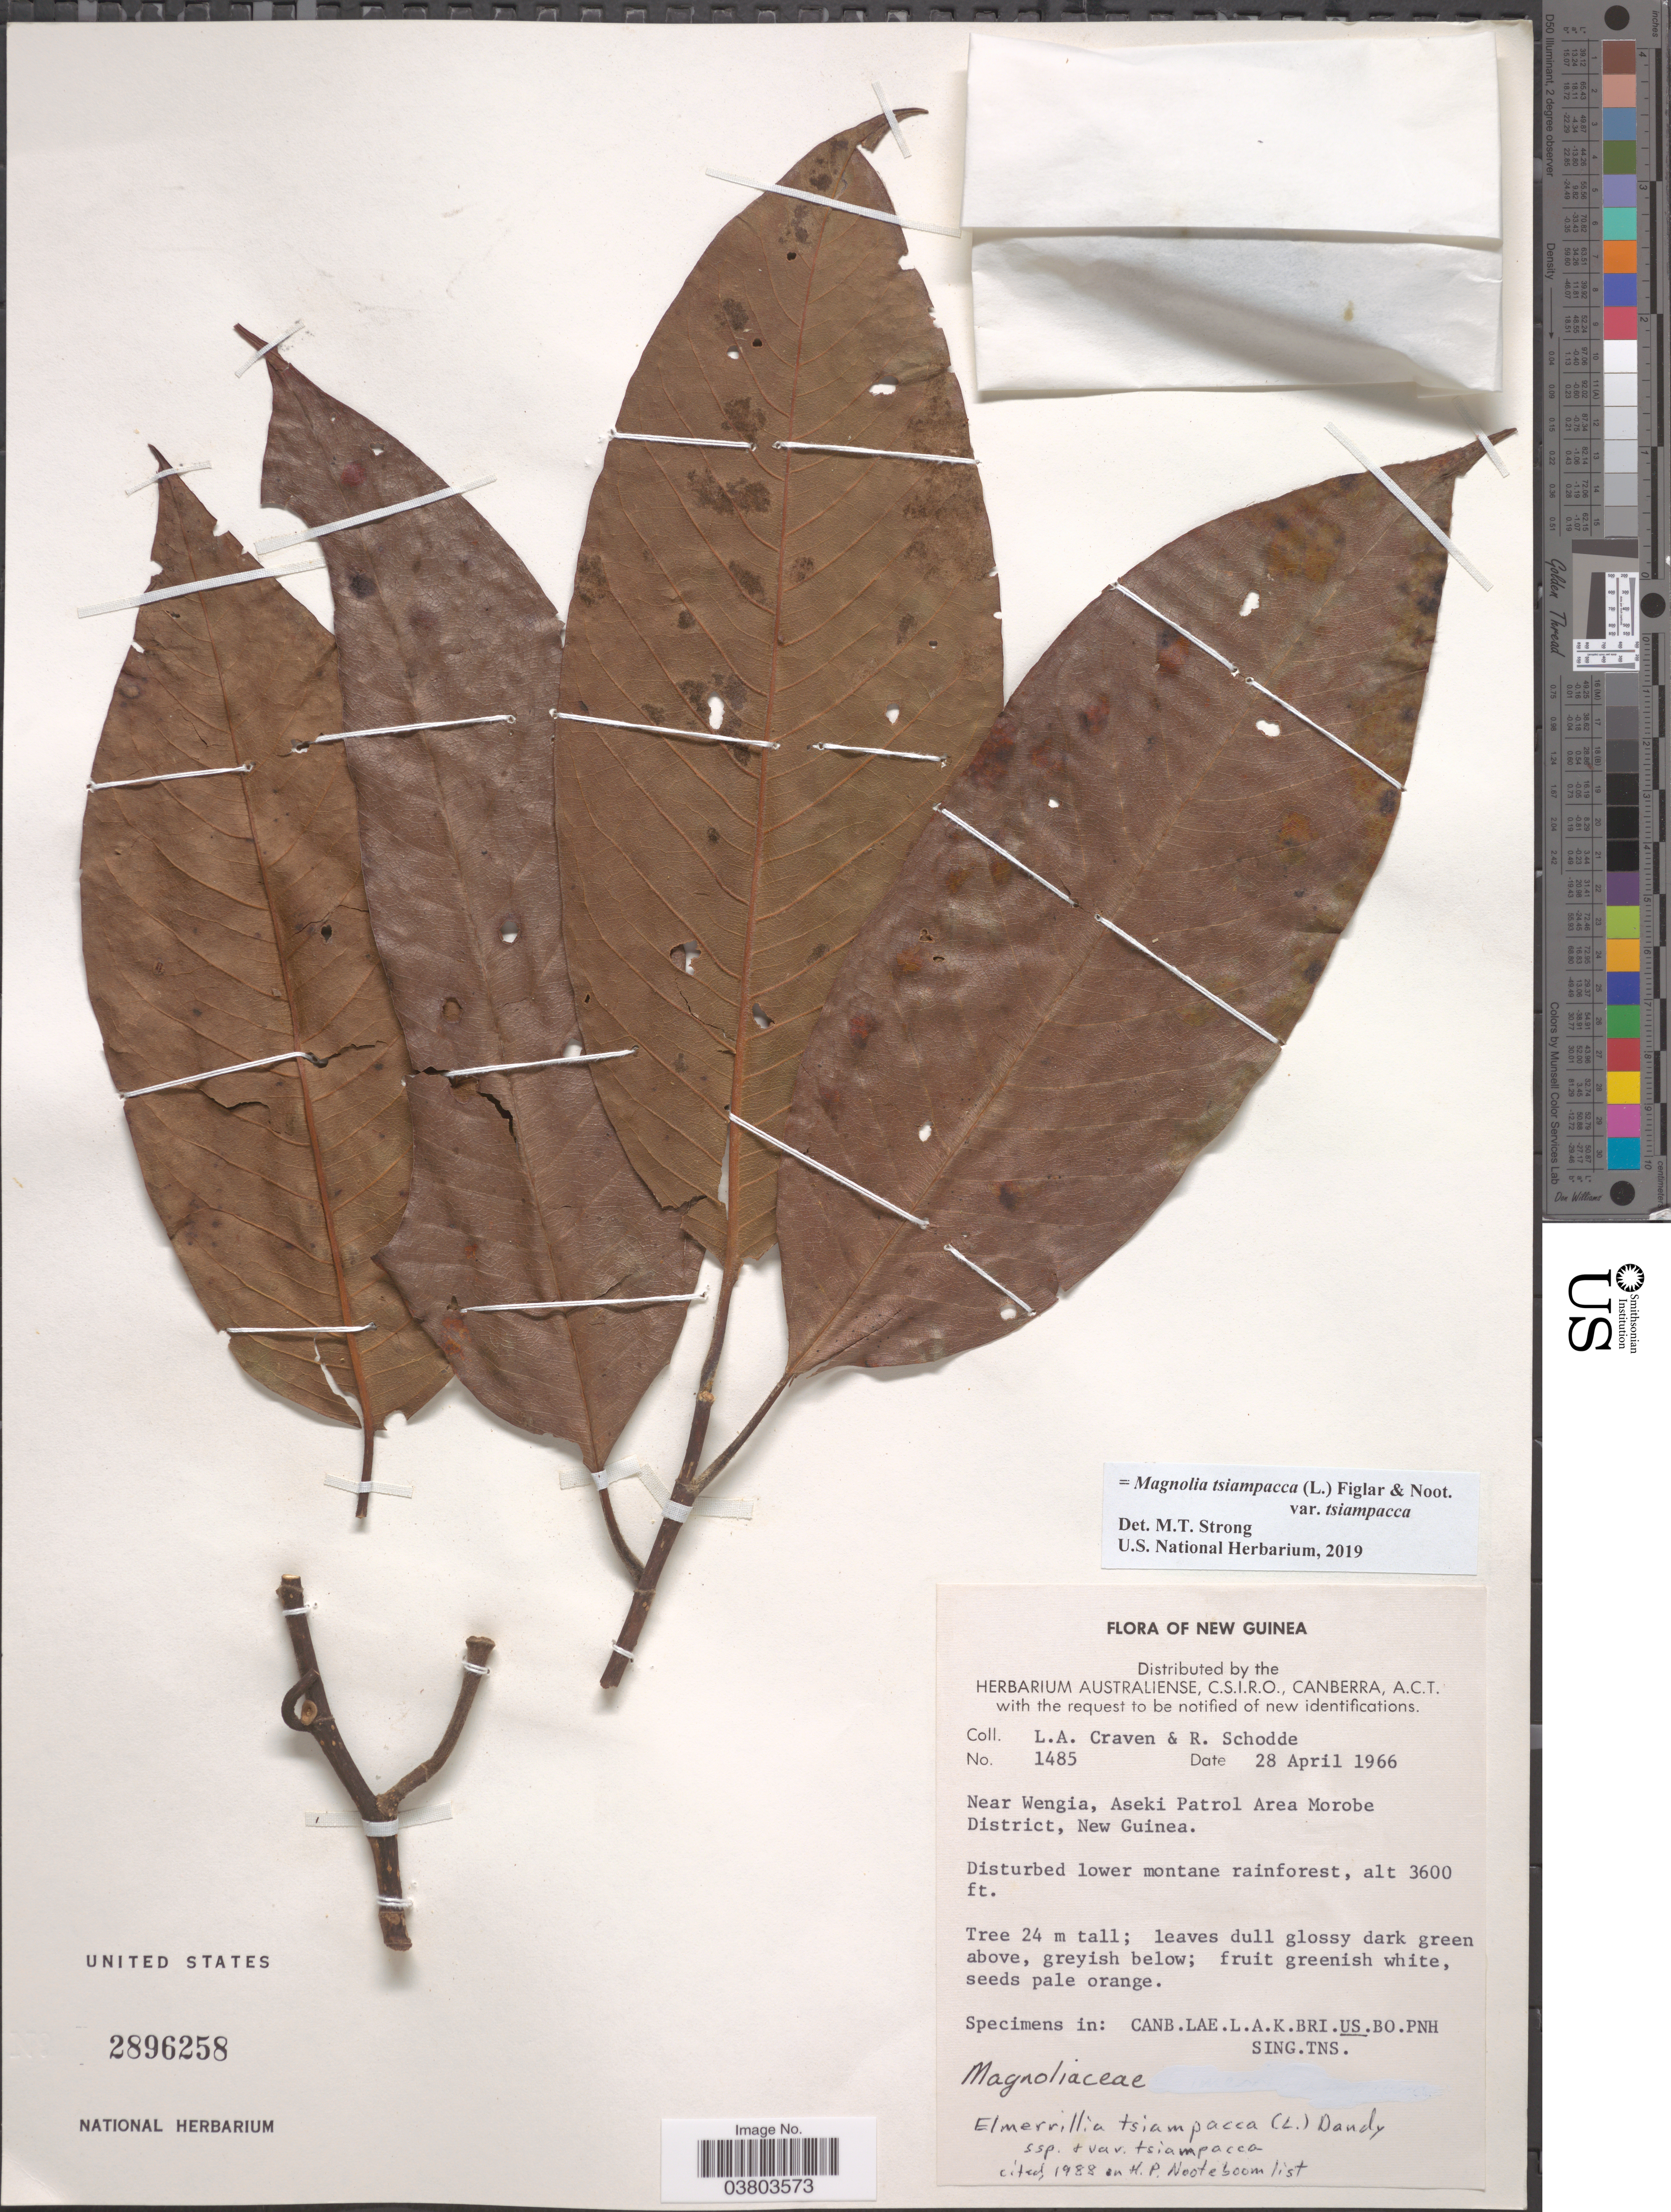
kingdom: Plantae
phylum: Tracheophyta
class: Magnoliopsida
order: Magnoliales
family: Magnoliaceae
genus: Magnolia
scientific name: Magnolia tsiampacca var. tsiampacca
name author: (L.) Figlar & Noot.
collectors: L. A. Craven & R. Schodde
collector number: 1485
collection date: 1966-04-28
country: Papua New Guinea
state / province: Morobe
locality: New Guinea. Near Wengia, Aseki Patrol Area Morobe District.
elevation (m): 1097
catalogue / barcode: US 2896258